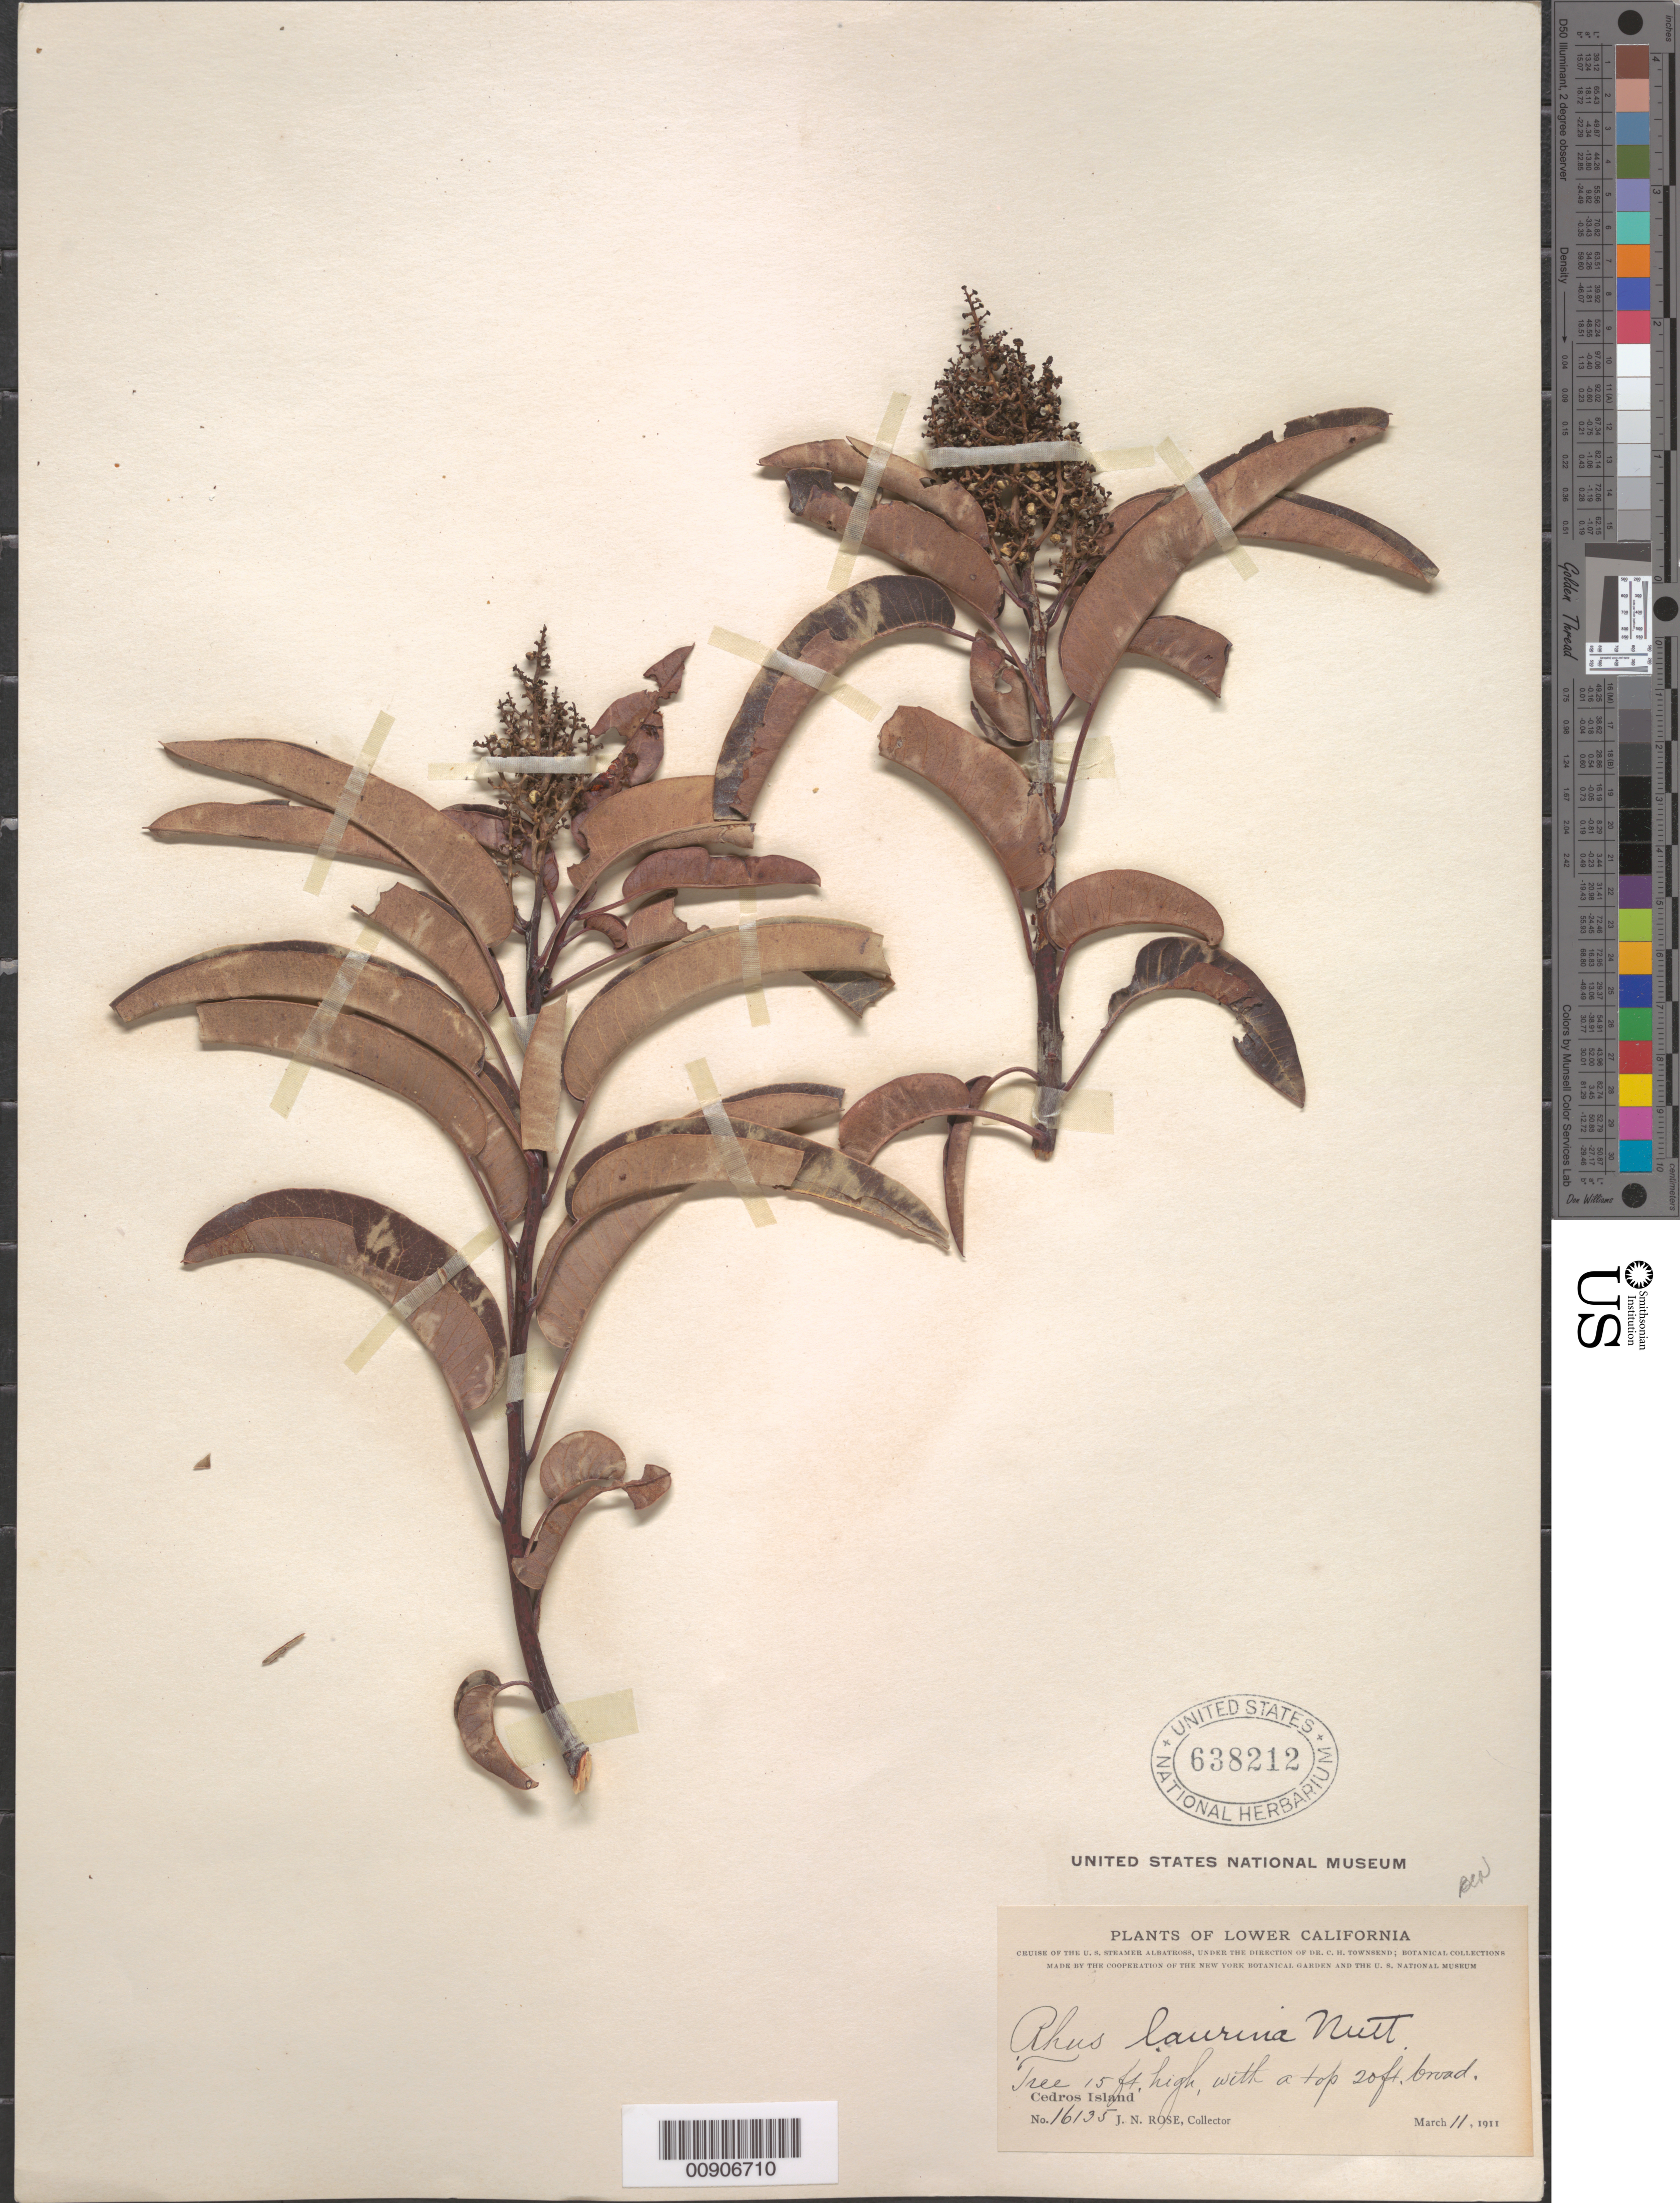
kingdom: Plantae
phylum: Tracheophyta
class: Magnoliopsida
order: Sapindales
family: Anacardiaceae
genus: Malosma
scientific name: Malosma laurina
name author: (Nutt.) Nutt. ex Abrams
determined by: Mitchell, John D.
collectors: J. N. Rose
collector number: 16135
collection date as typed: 11 Mar 1911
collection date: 1911-03-11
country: Mexico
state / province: Baja California Norte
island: Cedros I.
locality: Cedros Island. Lower California.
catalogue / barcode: US 638212